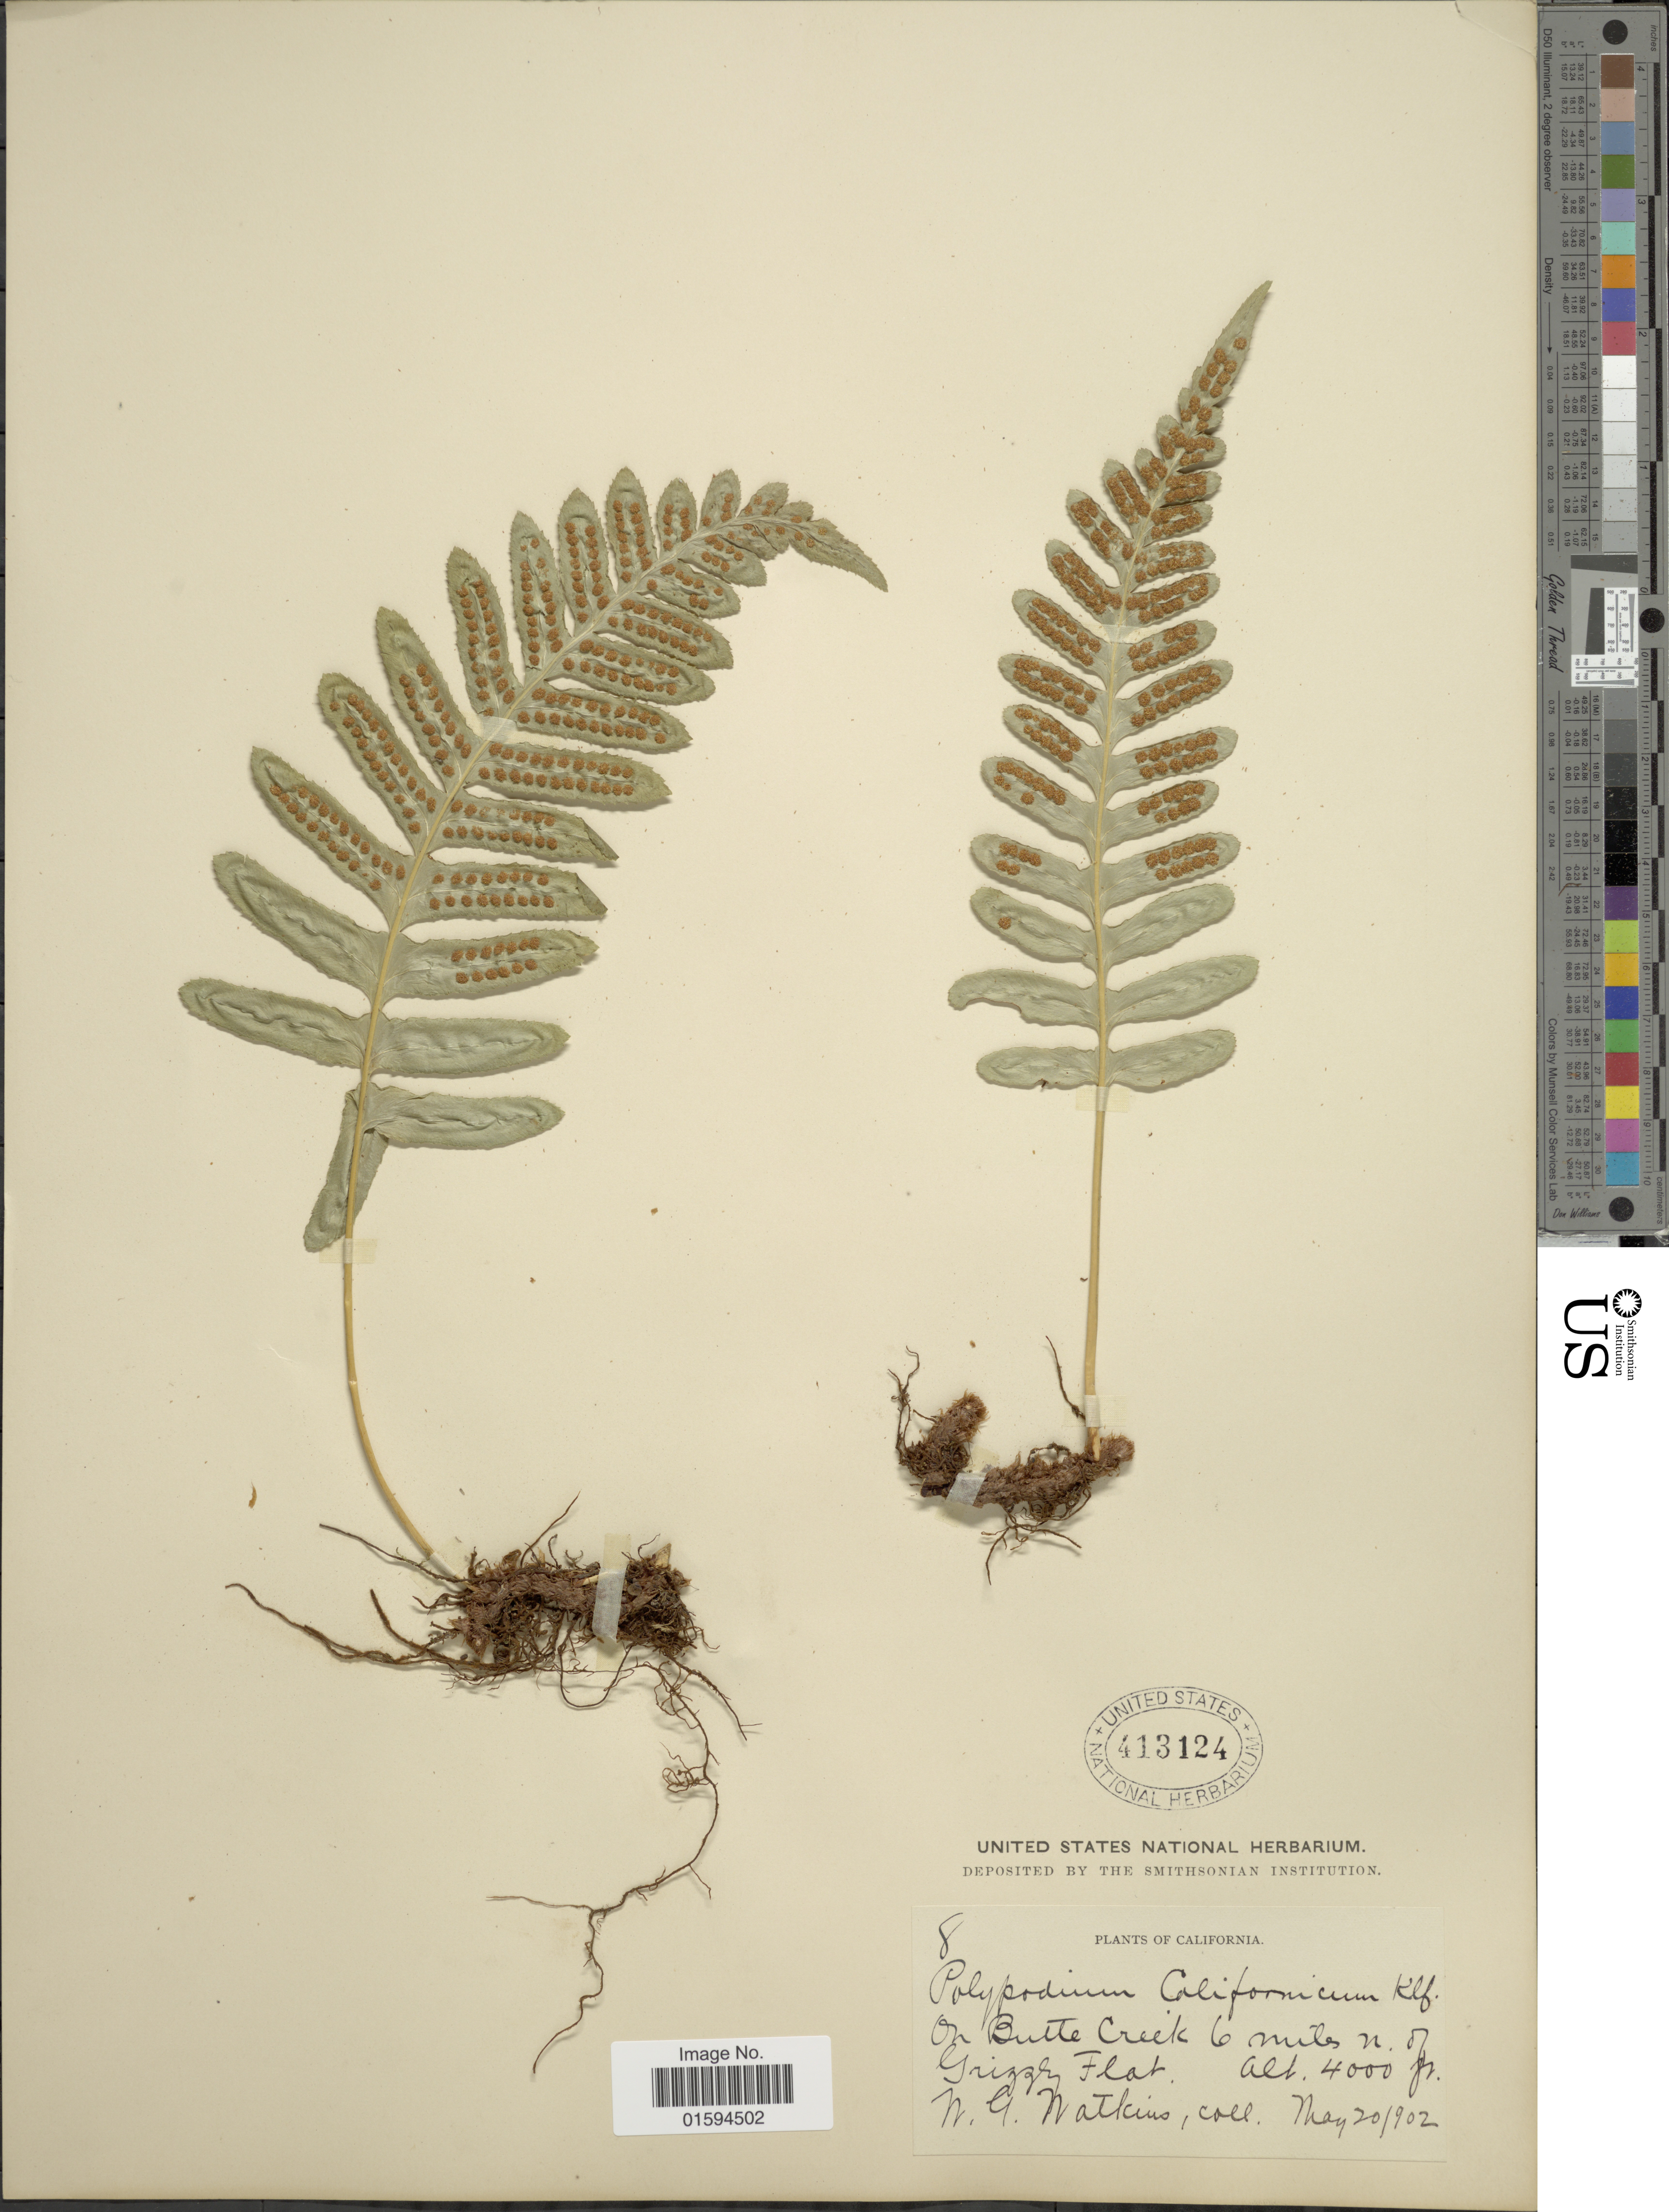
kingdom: Plantae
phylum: Tracheophyta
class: Polypodiopsida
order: Polypodiales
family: Polypodiaceae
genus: Polypodium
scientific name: Polypodium californicum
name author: Kaulf.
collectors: W. Watkins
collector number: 8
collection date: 1902-05-20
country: United States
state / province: California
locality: On Butte Creek 6 miles n. of Grizzly Flat.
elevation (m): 1219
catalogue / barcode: US 413124